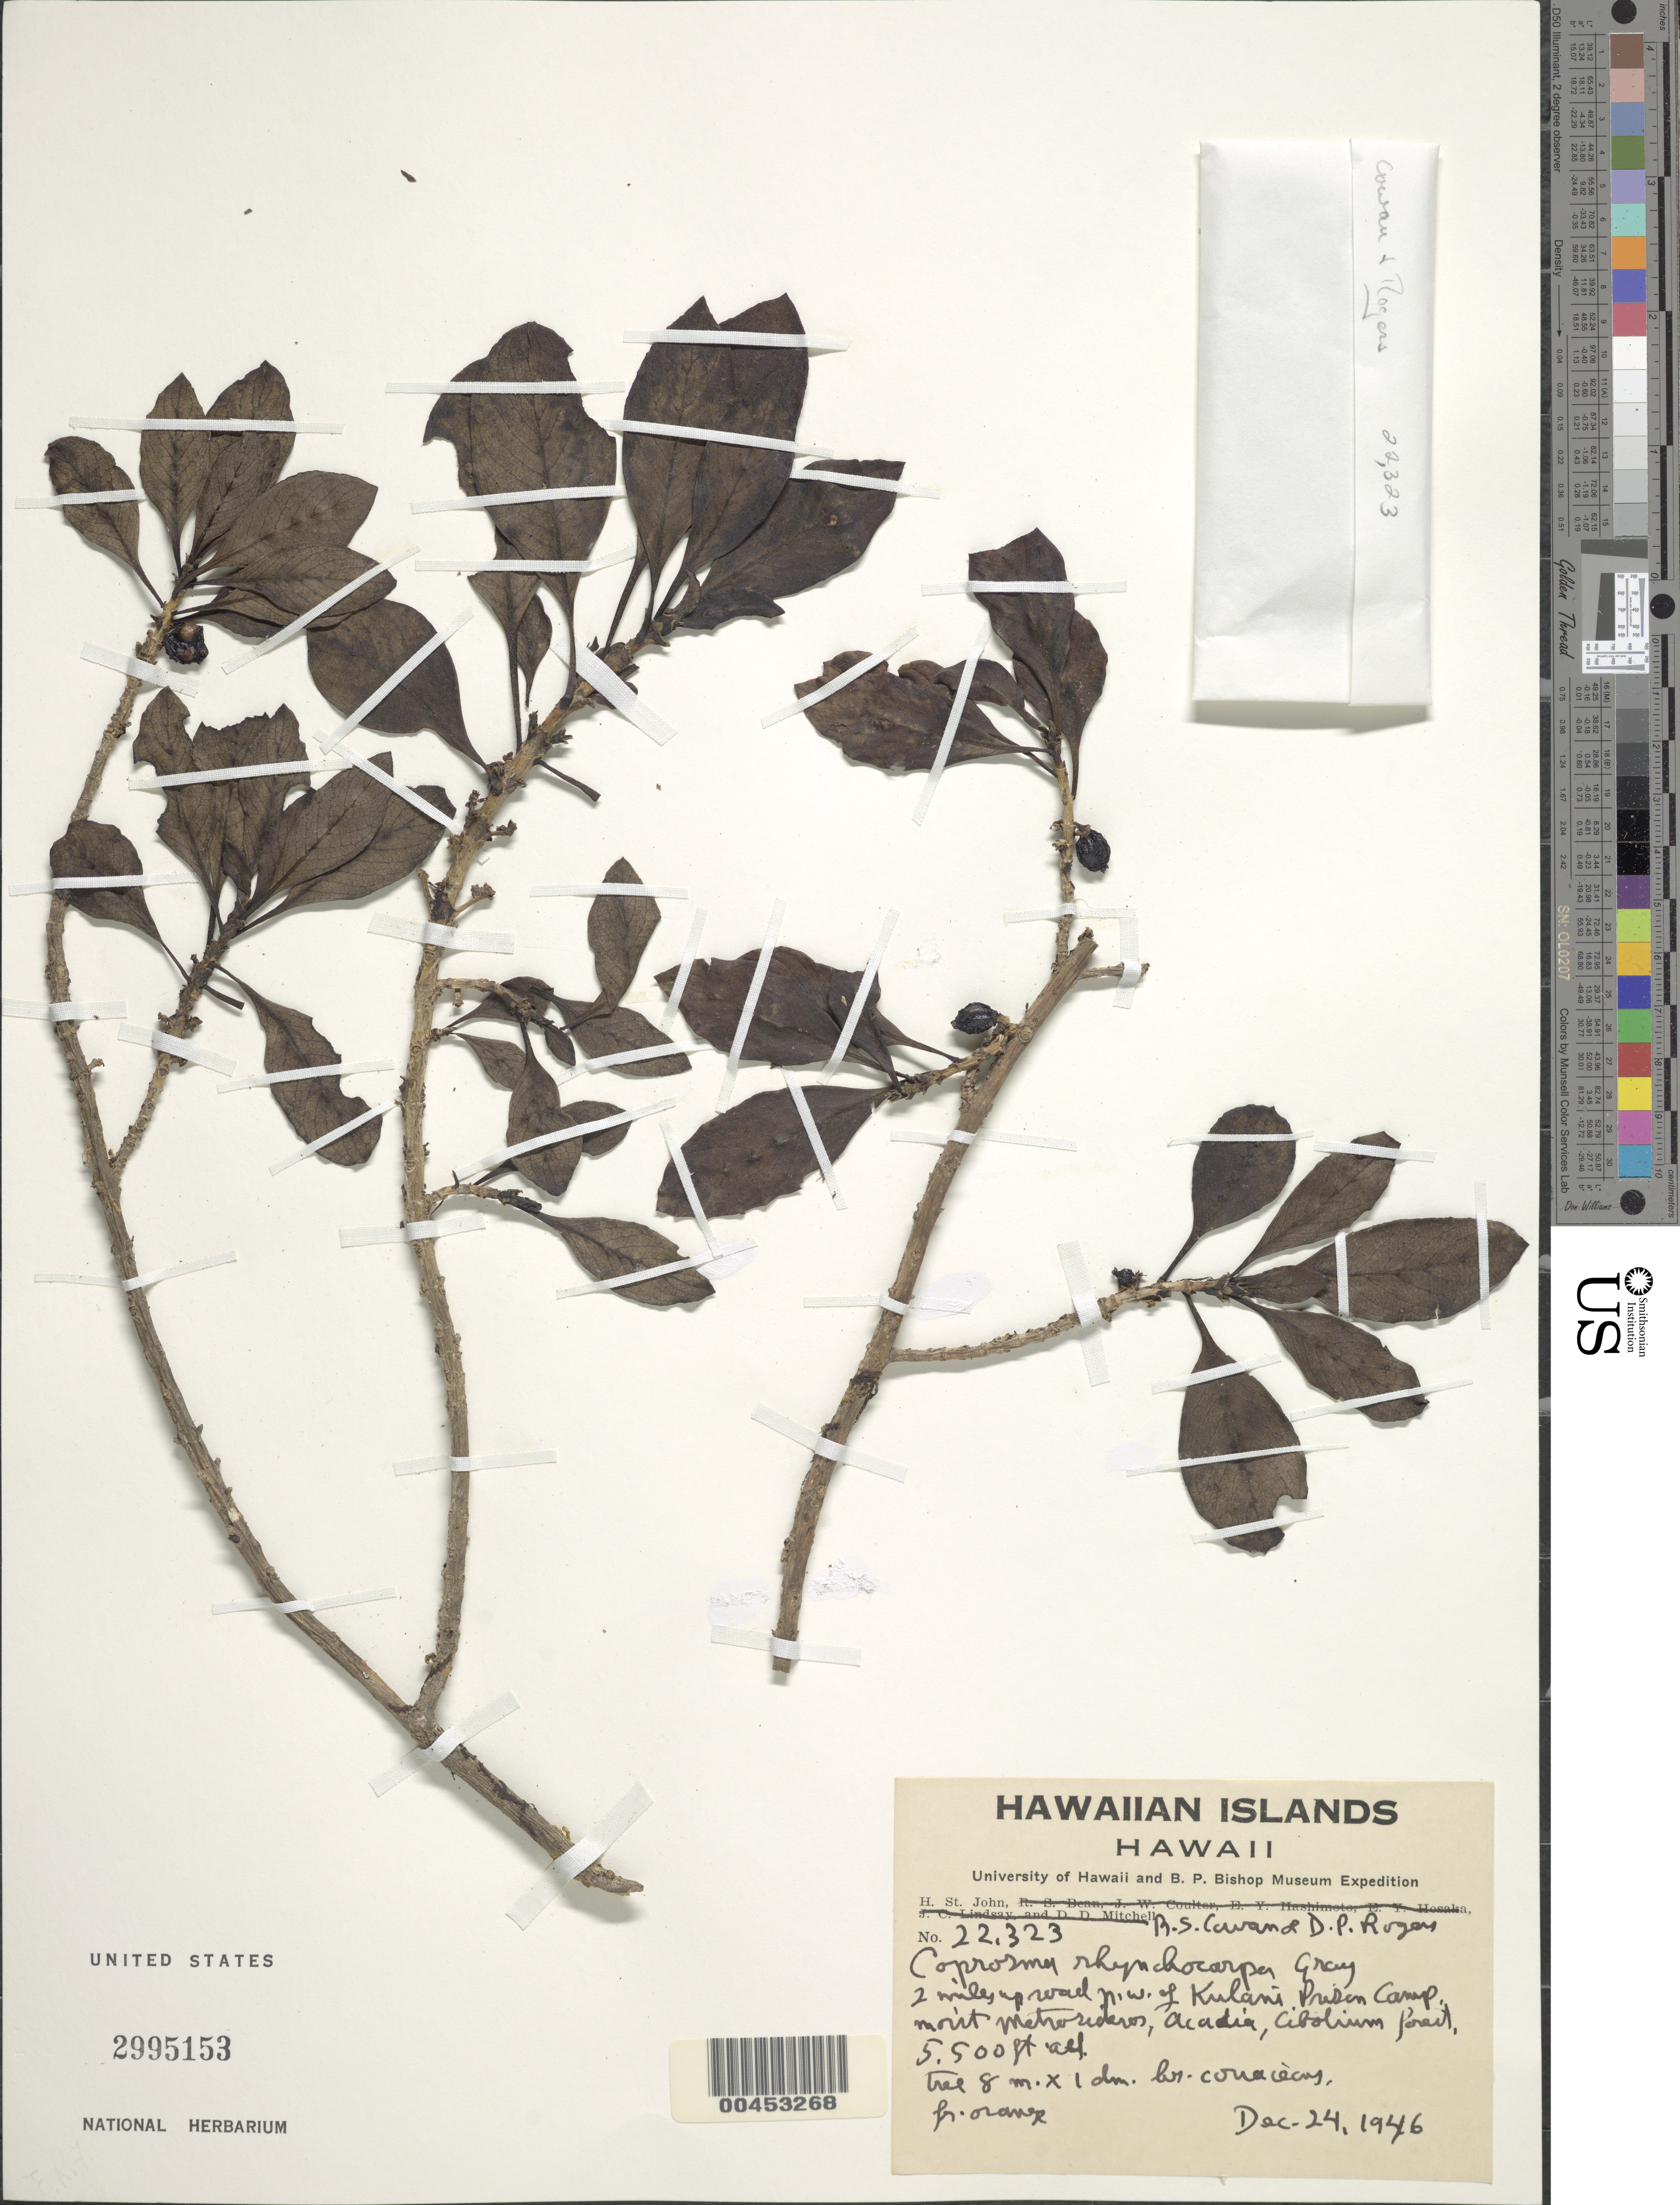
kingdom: Plantae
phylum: Tracheophyta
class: Magnoliopsida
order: Gentianales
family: Rubiaceae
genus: Coprosma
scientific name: Coprosma rhynchocarpa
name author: A. Gray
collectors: H. St. John, R. S. Cowan & D. Rogers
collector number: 22323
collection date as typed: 24 Dec 1946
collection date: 1946-12-24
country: United States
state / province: Hawaii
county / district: Hawaii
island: Hawaii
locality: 2 mi up rd NW of Kulani Prison Camp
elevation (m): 1676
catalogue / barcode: US 2995153